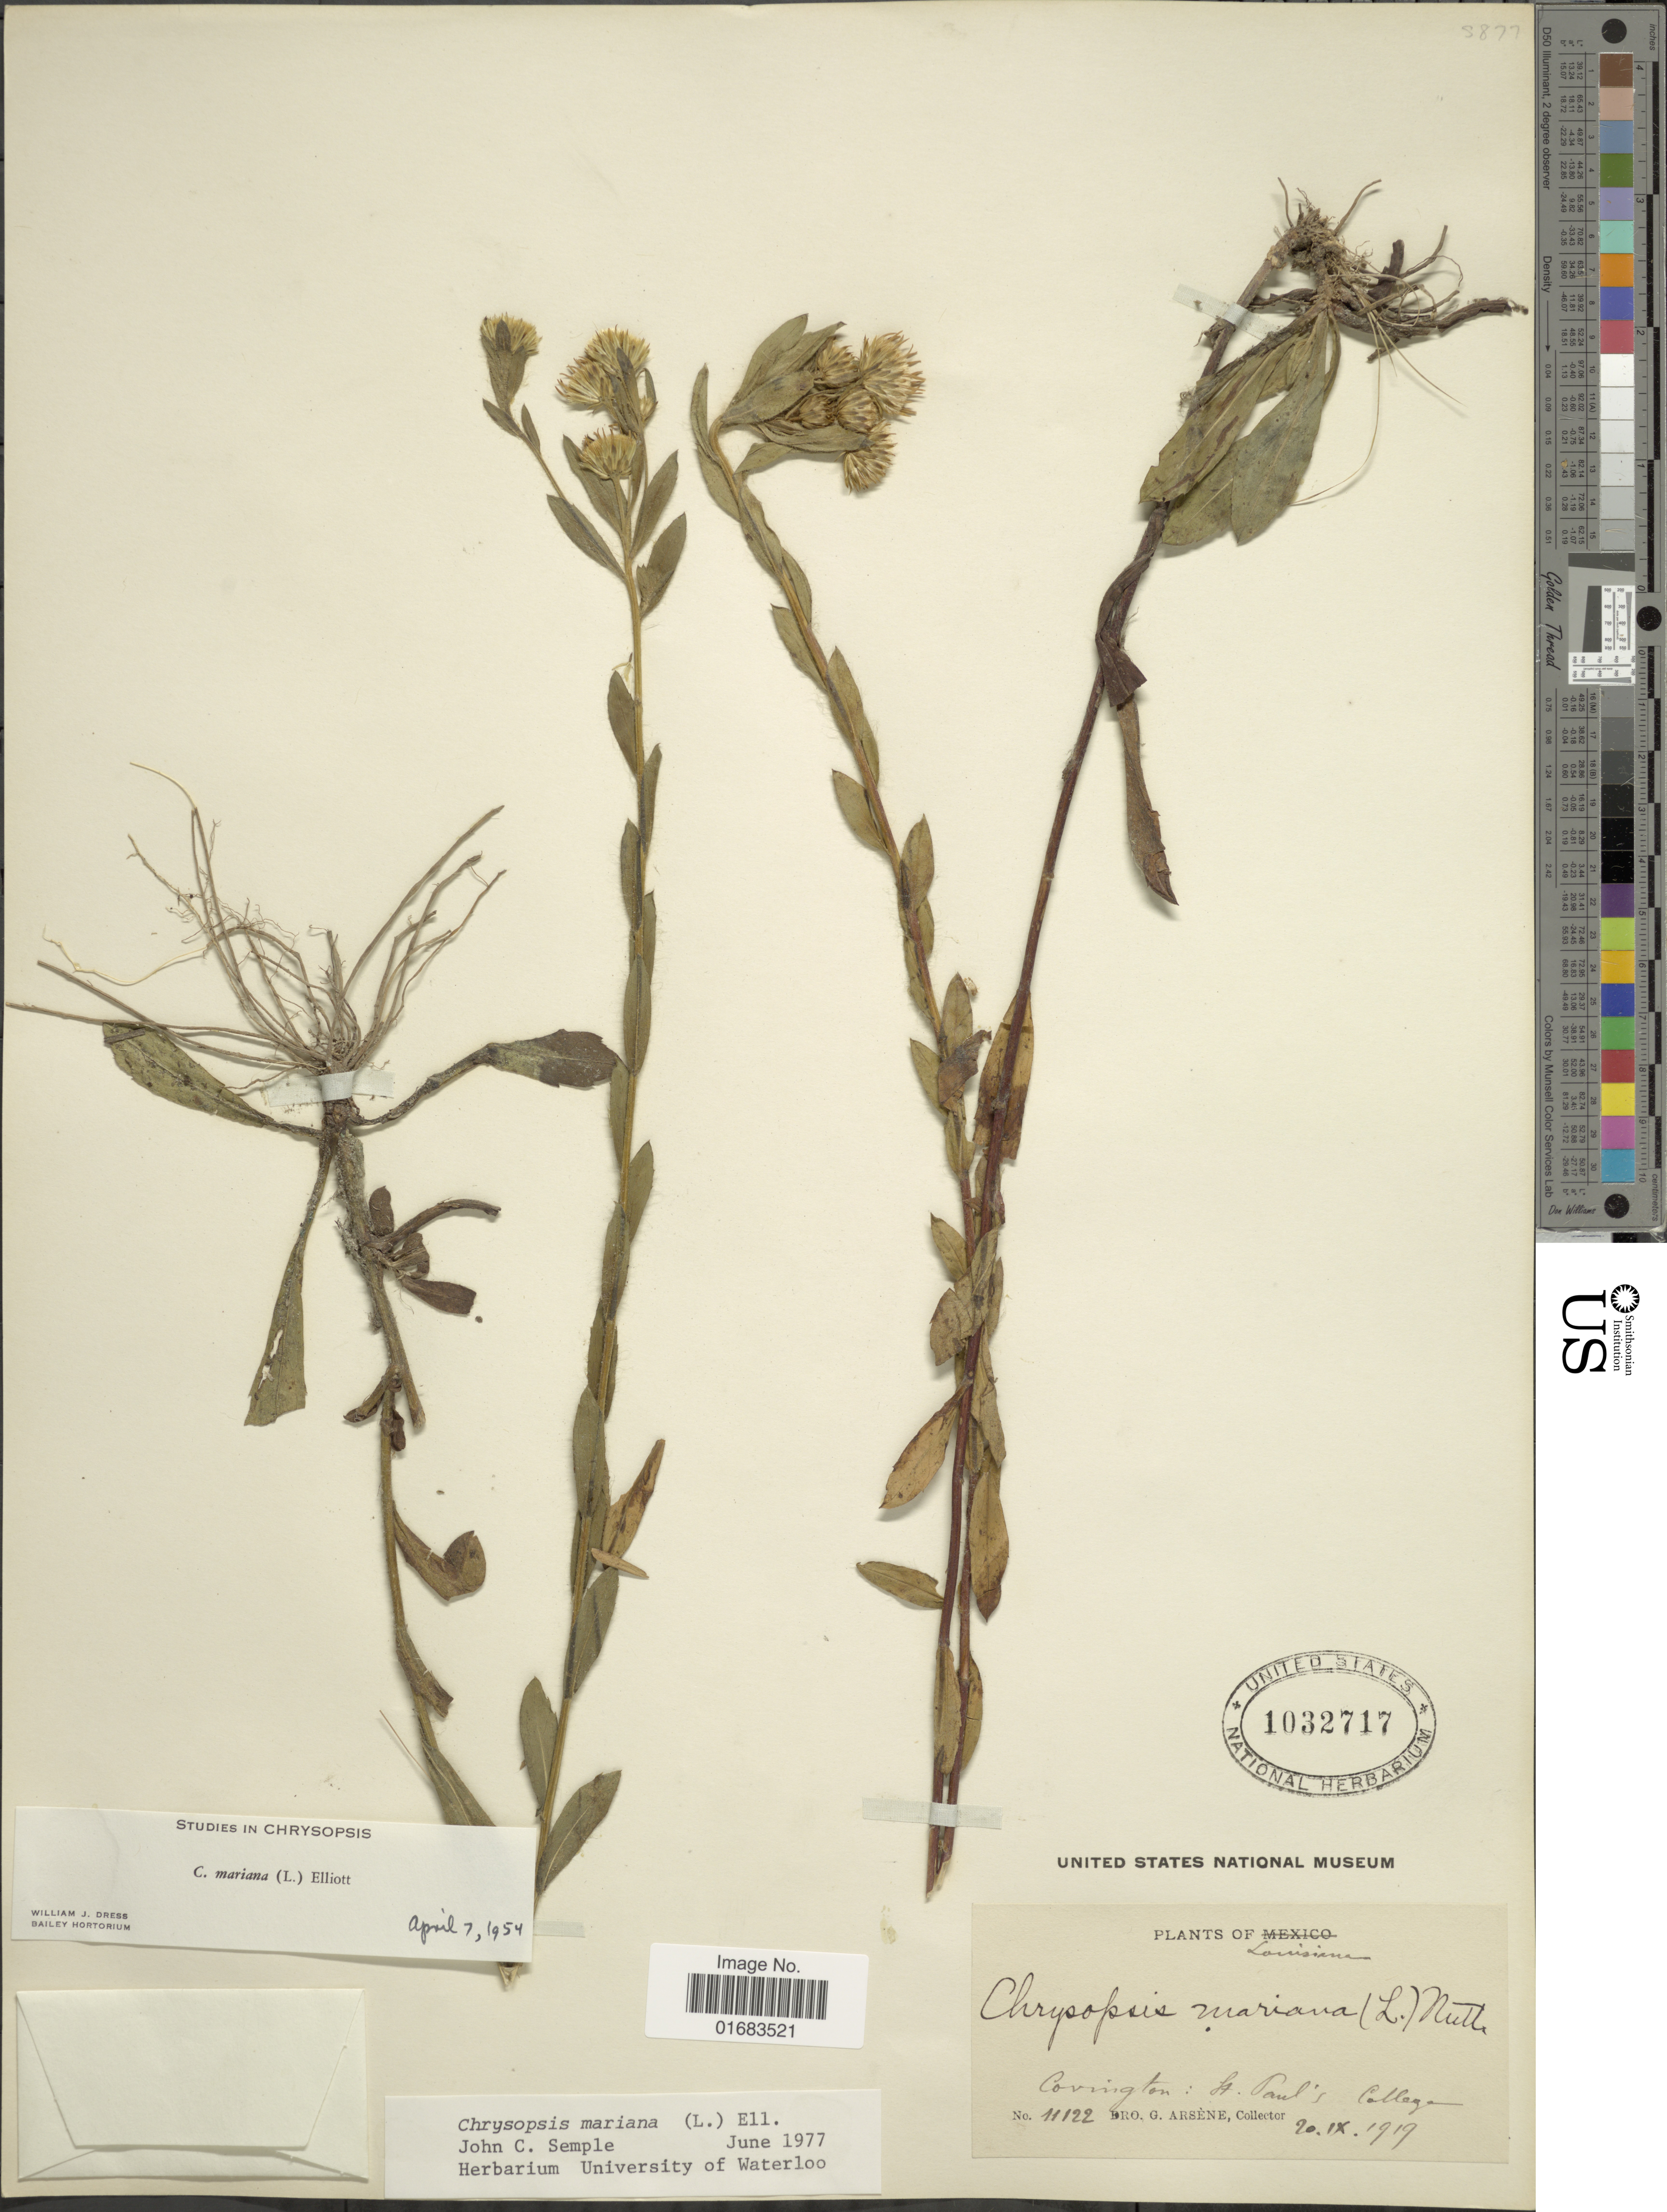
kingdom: Plantae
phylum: Tracheophyta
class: Magnoliopsida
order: Asterales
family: Asteraceae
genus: Chrysopsis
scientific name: Chrysopsis mariana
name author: (L.) Elliott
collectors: Bro. G. Arsène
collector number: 11122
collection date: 1919-09-20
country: United States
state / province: Louisiana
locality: Covington: St Paul's College.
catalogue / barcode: US 1032717